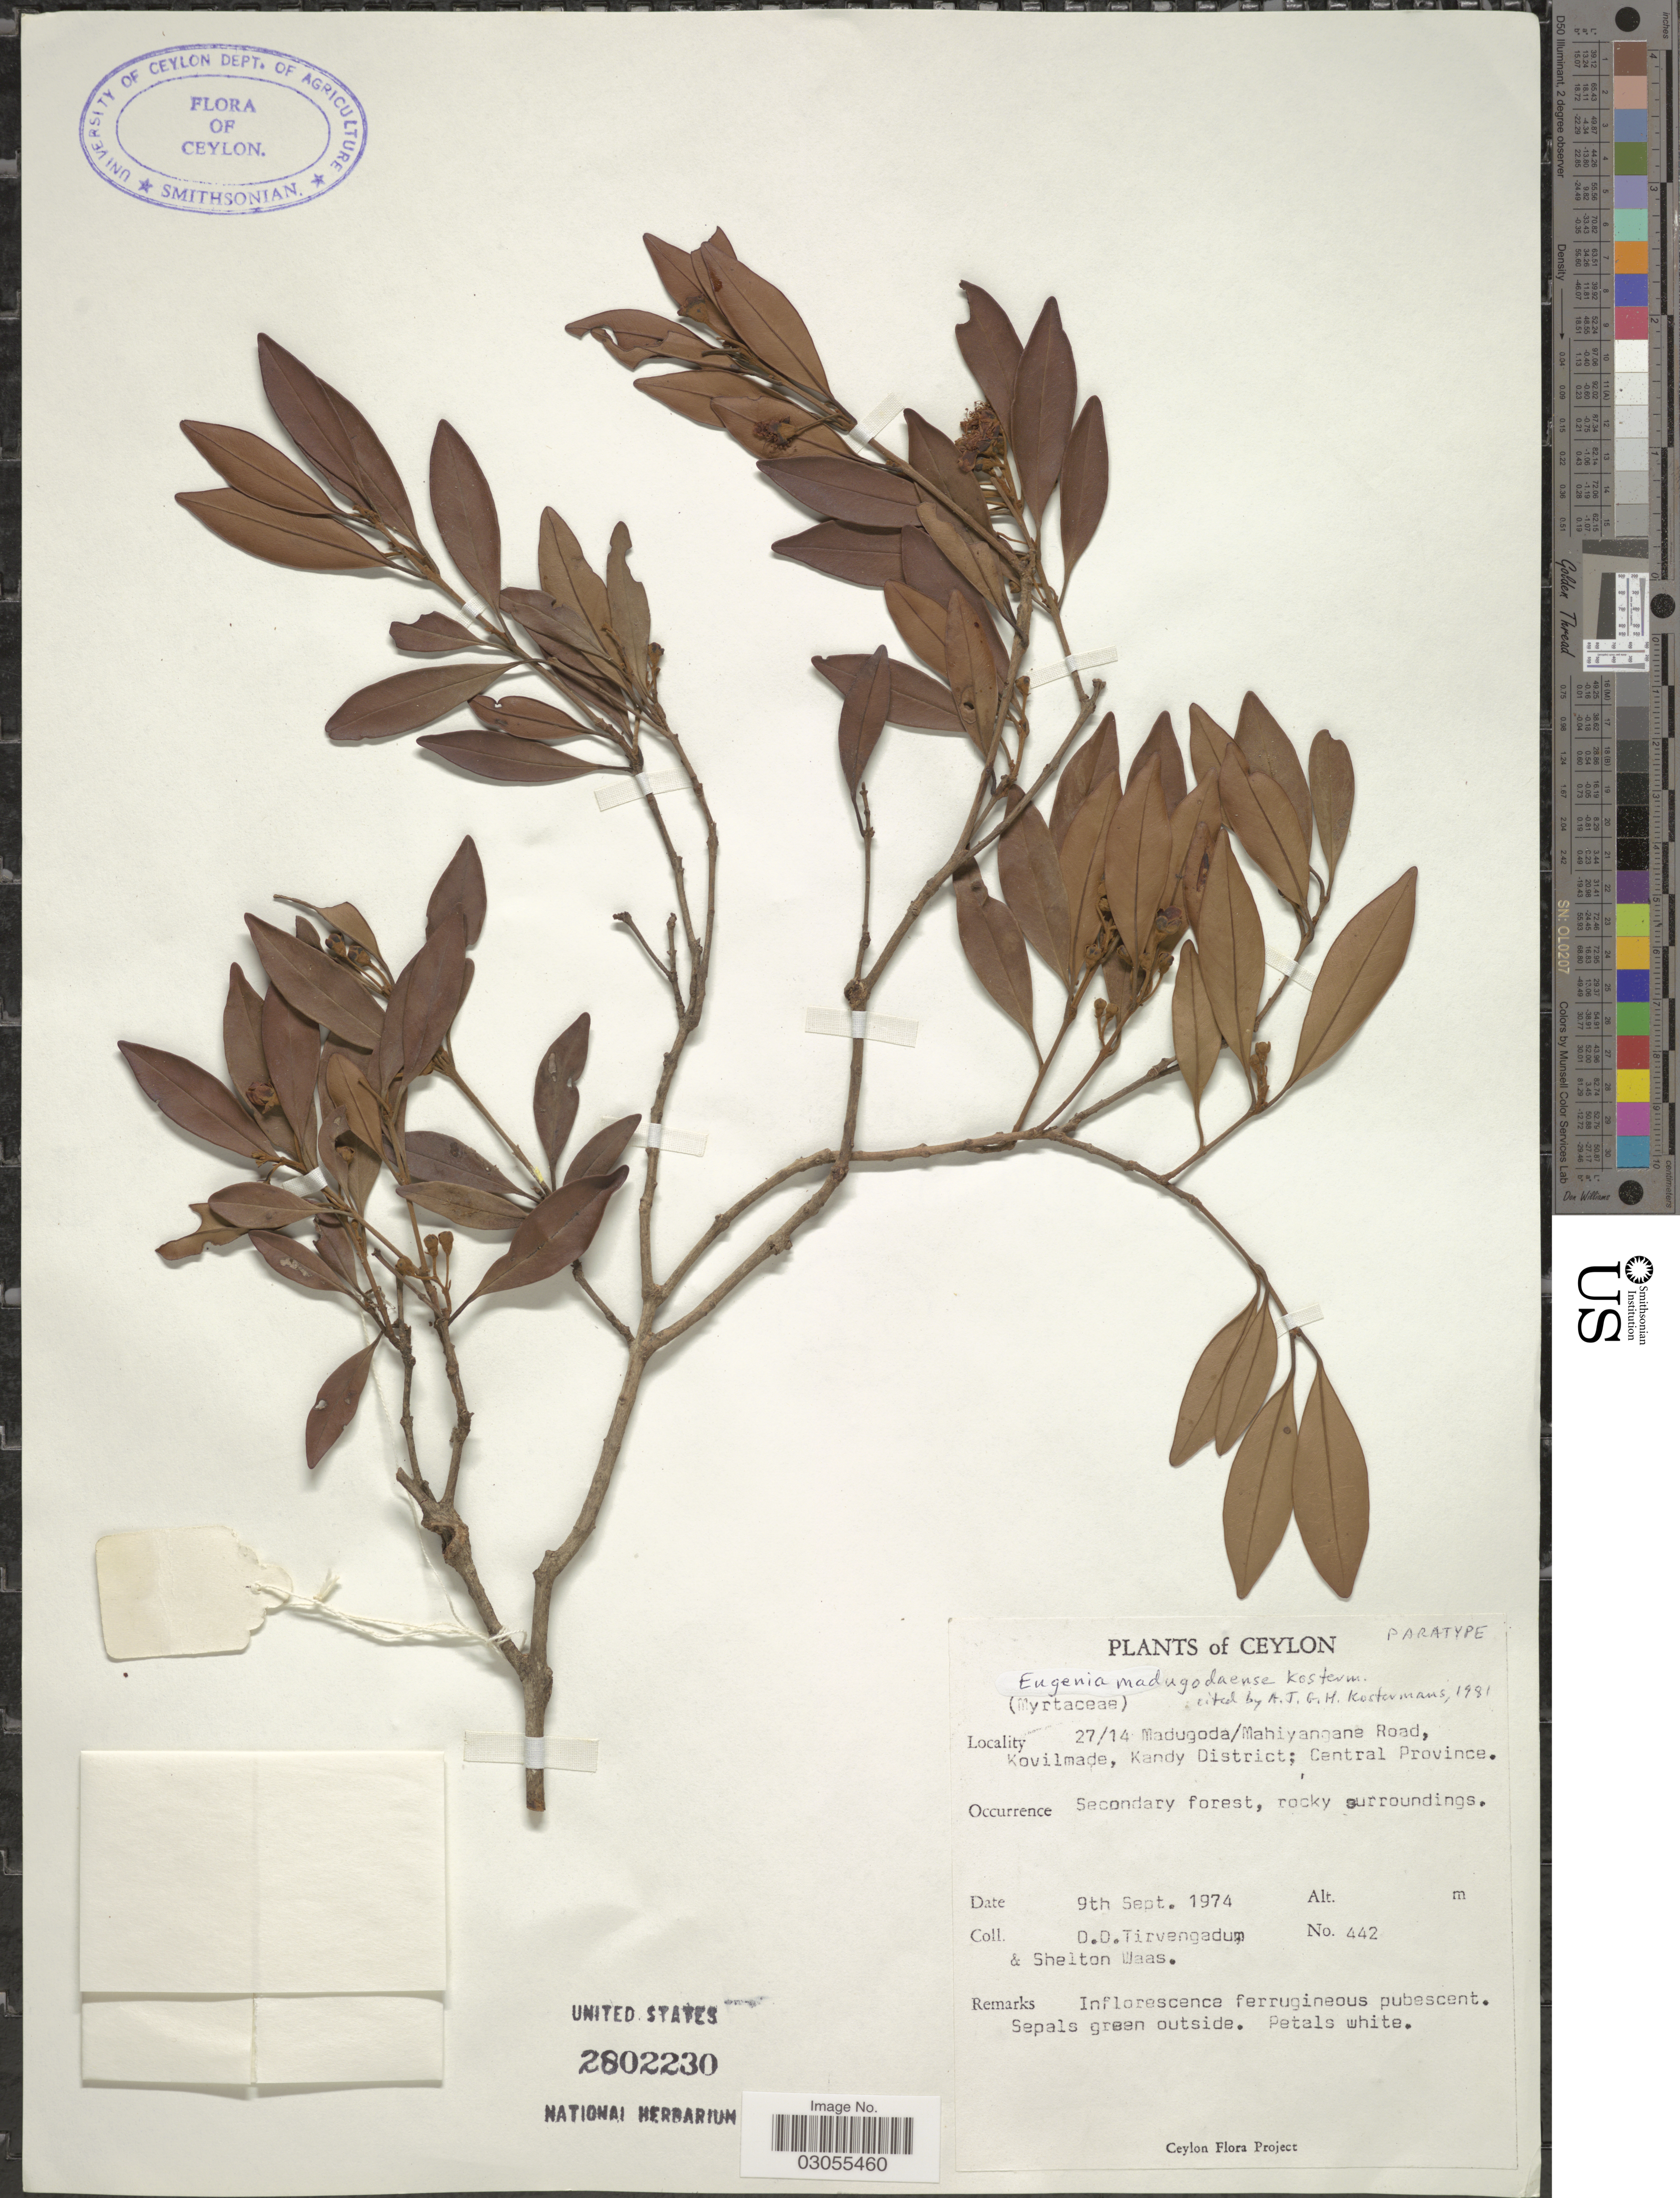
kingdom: Plantae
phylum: Tracheophyta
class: Magnoliopsida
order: Myrtales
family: Myrtaceae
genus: Eugenia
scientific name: Eugenia madugodaense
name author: Kosterm.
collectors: D. Tirvengadum & S. Waas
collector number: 442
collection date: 1974-09-09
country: Sri Lanka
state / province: Central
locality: Ceylon. 27/14 Madugoda/Mahiyangane Road, Kovilmade, Kandy District.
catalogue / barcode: US 2802230